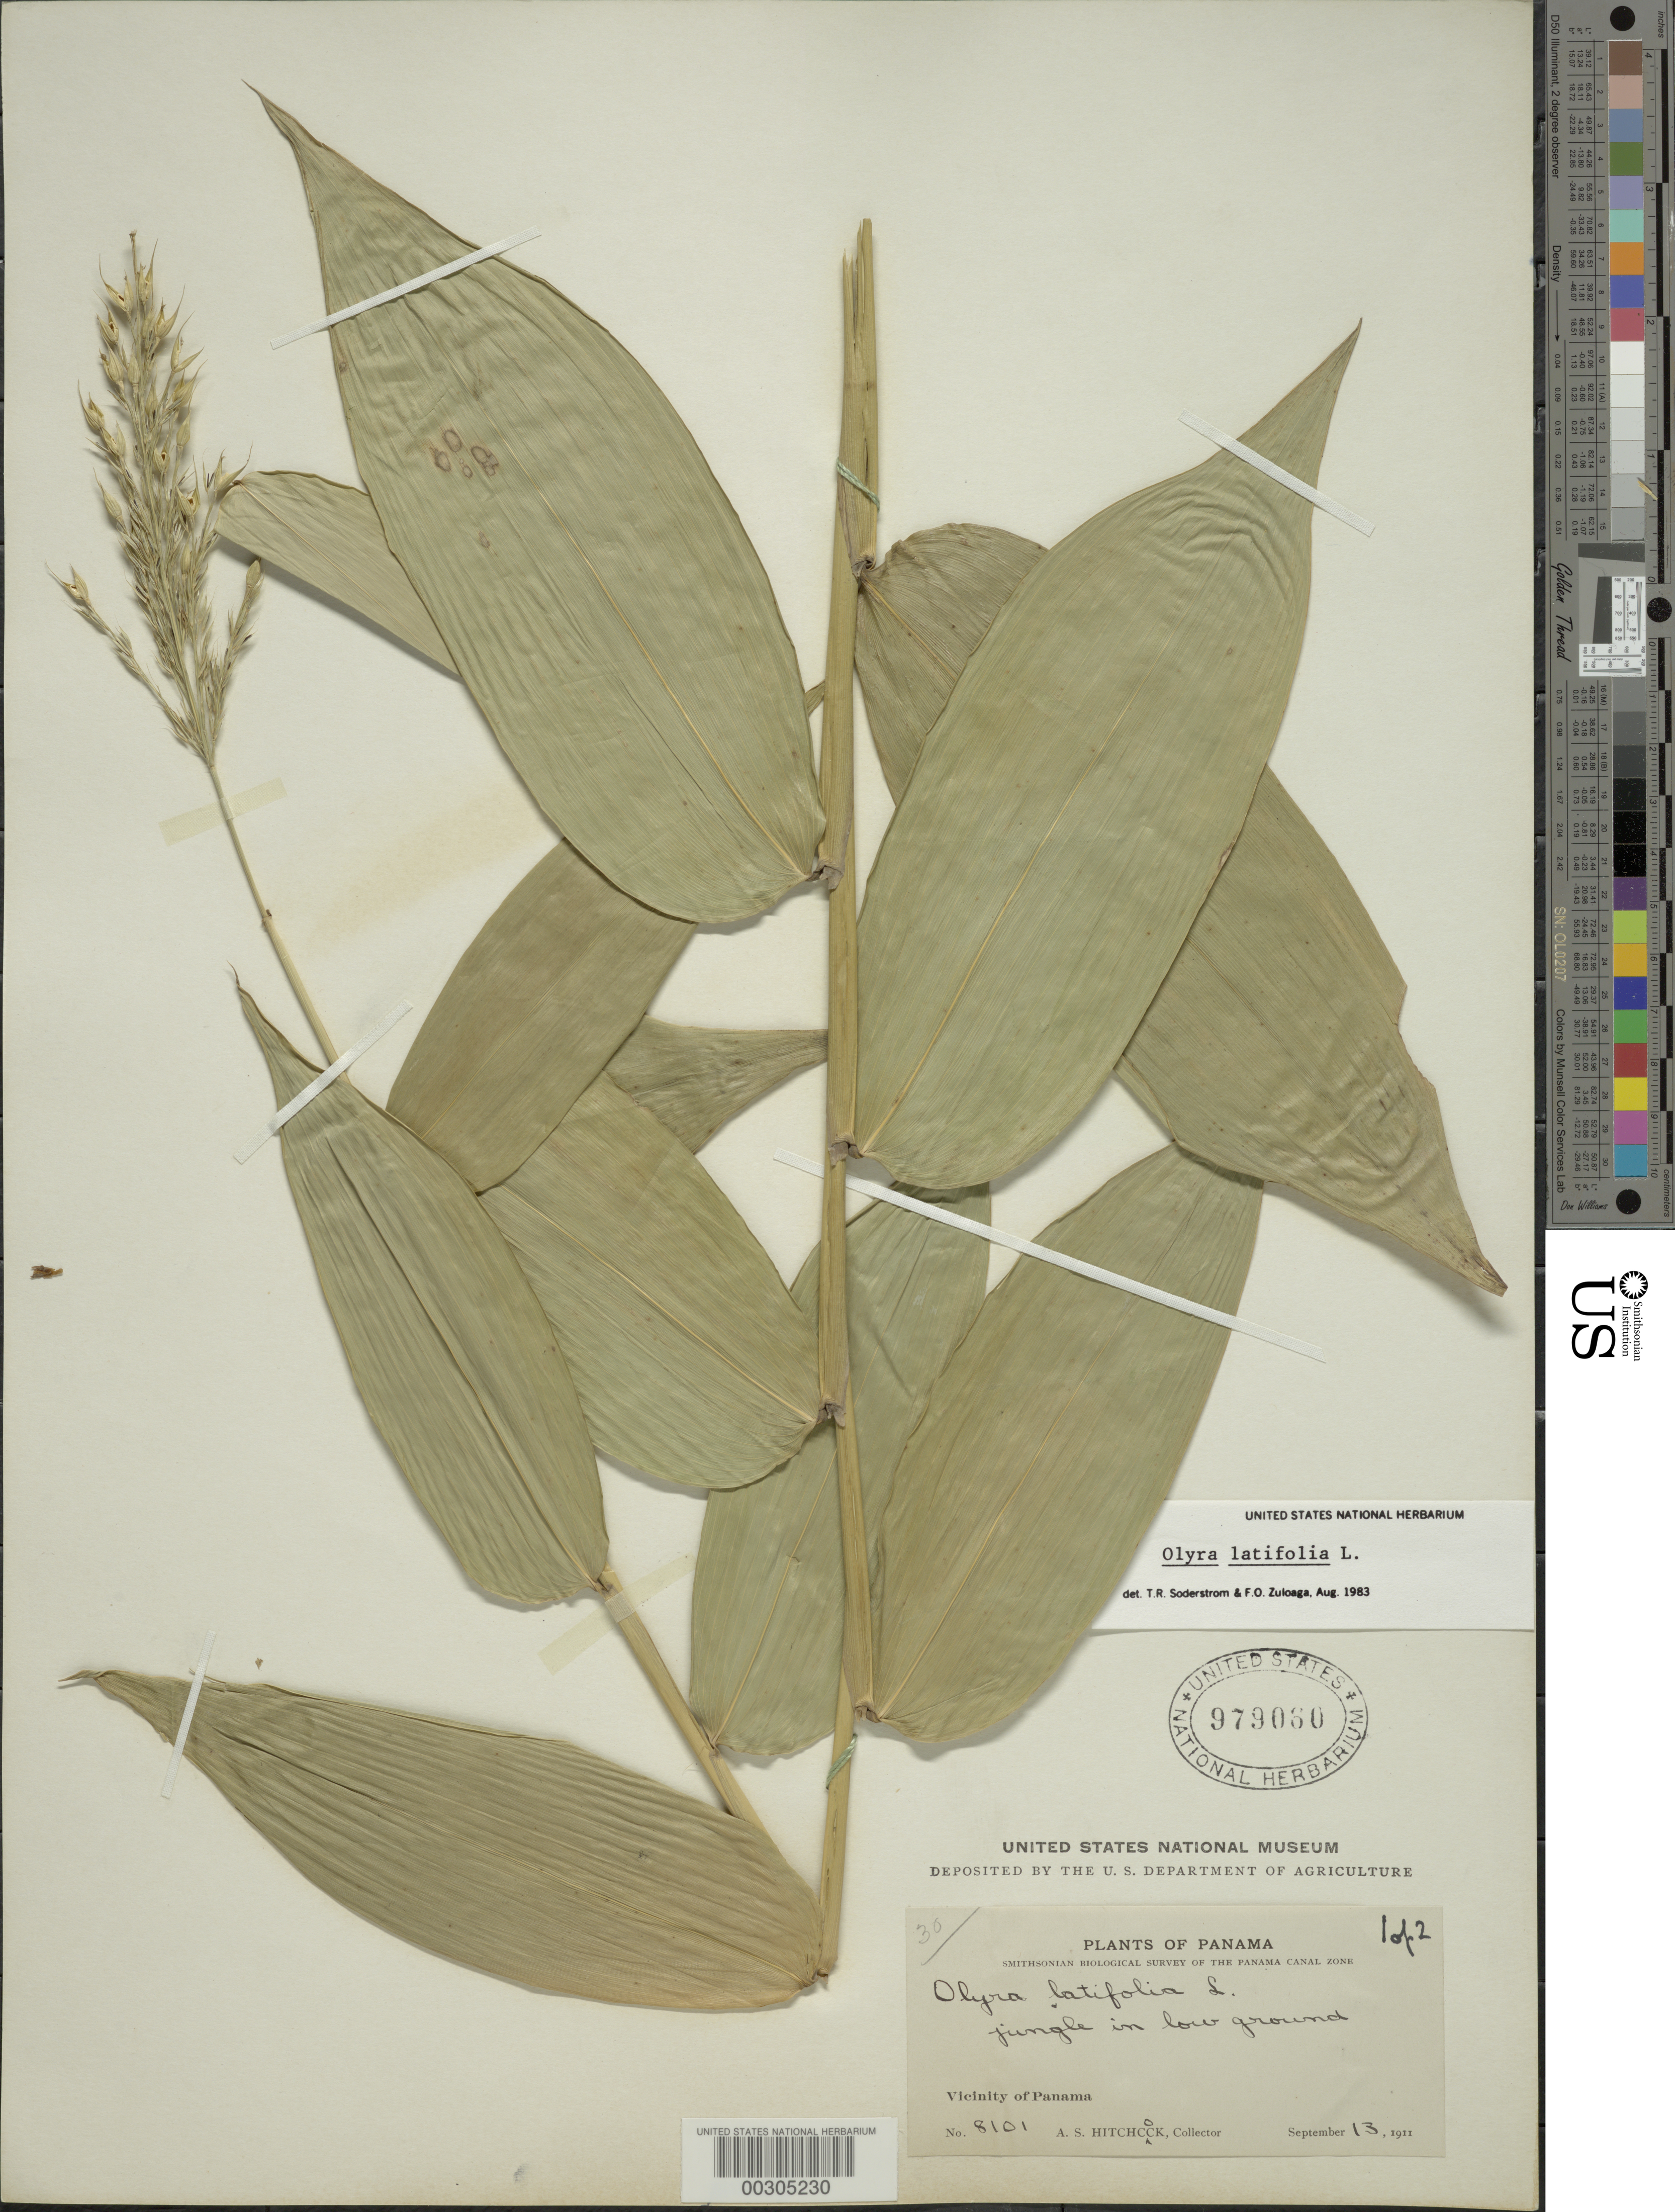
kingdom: Plantae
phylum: Tracheophyta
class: Liliopsida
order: Poales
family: Poaceae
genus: Olyra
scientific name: Olyra latifolia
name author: L.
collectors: A. S. Hitchcock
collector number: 8101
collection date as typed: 13 Sep 1911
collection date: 1911-09-13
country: Panama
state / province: Panamá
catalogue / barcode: US 979060